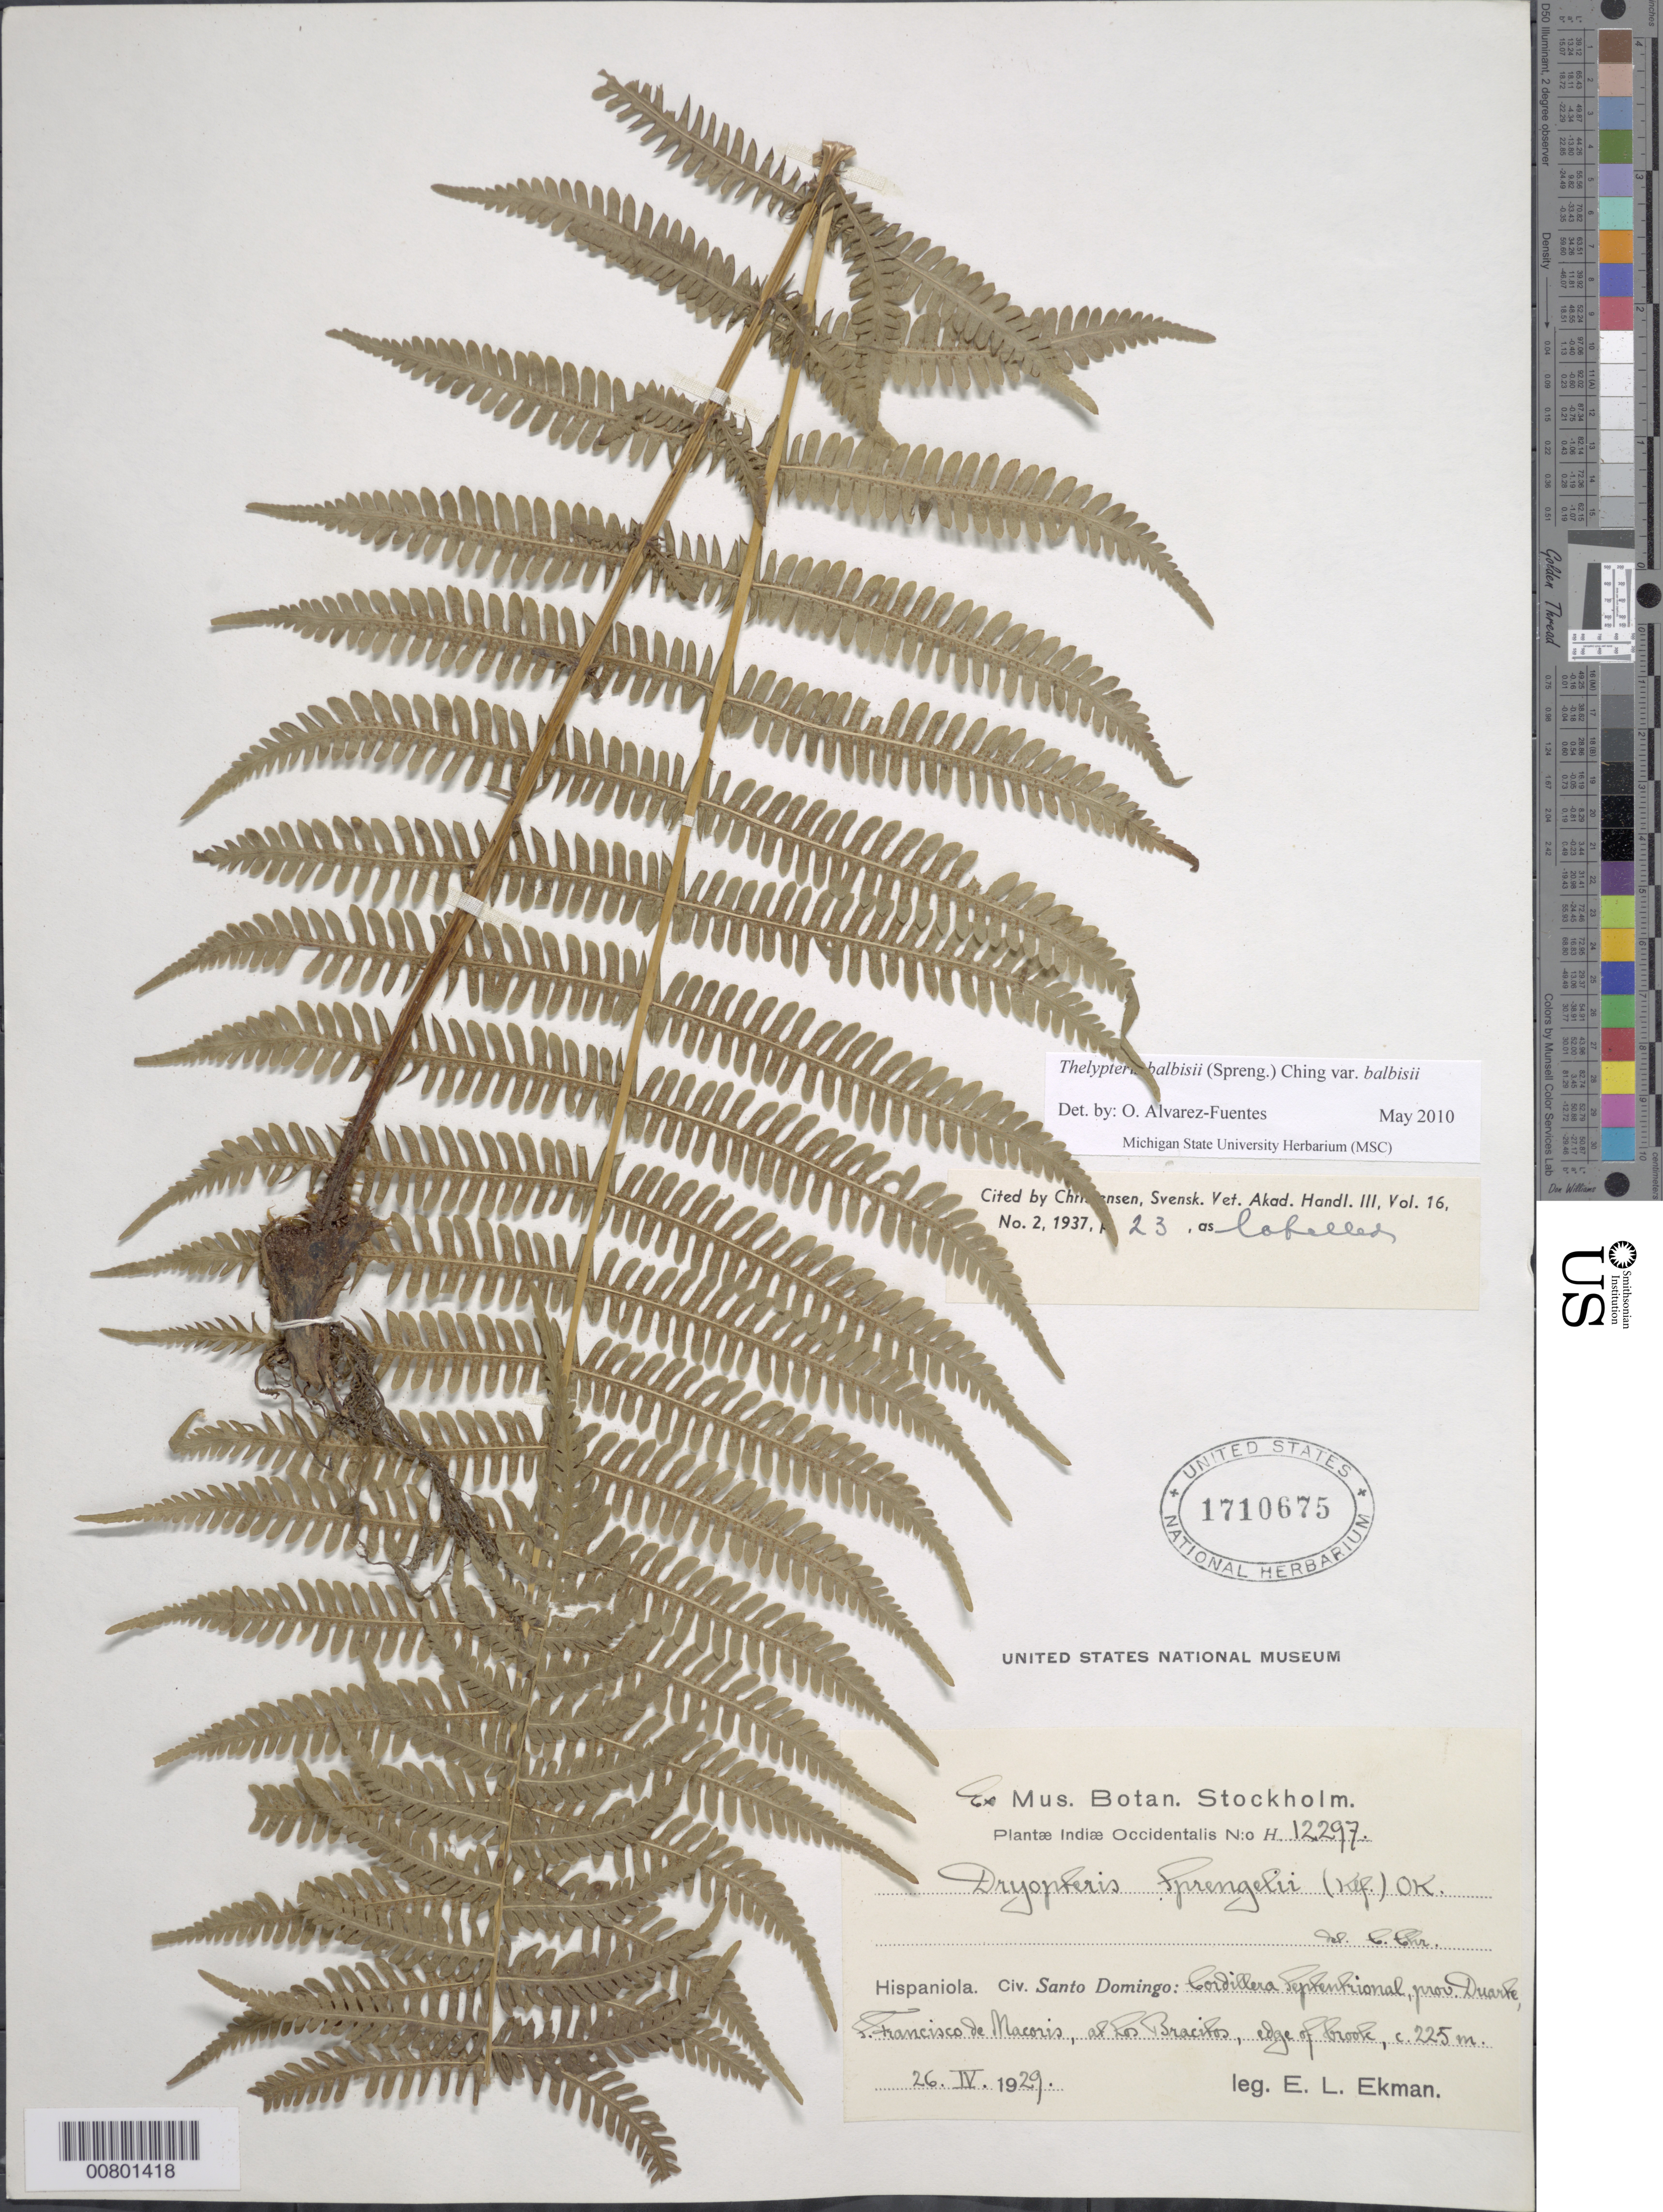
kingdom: Plantae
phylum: Tracheophyta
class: Polypodiopsida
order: Polypodiales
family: Thelypteridaceae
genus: Amauropelta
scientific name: Amauropelta balbisii (Spreng.) comb. nov., ined. 2015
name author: (Spreng.)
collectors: E. L. Ekman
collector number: H 12297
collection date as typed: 26 Apr 1929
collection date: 1929-04-26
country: Dominican Republic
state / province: Duarte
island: Hispaniola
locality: Cordillera Septentrional, S. Francisco de macoris, a los Bracitos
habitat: Edge of brook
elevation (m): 225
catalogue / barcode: US 1710675